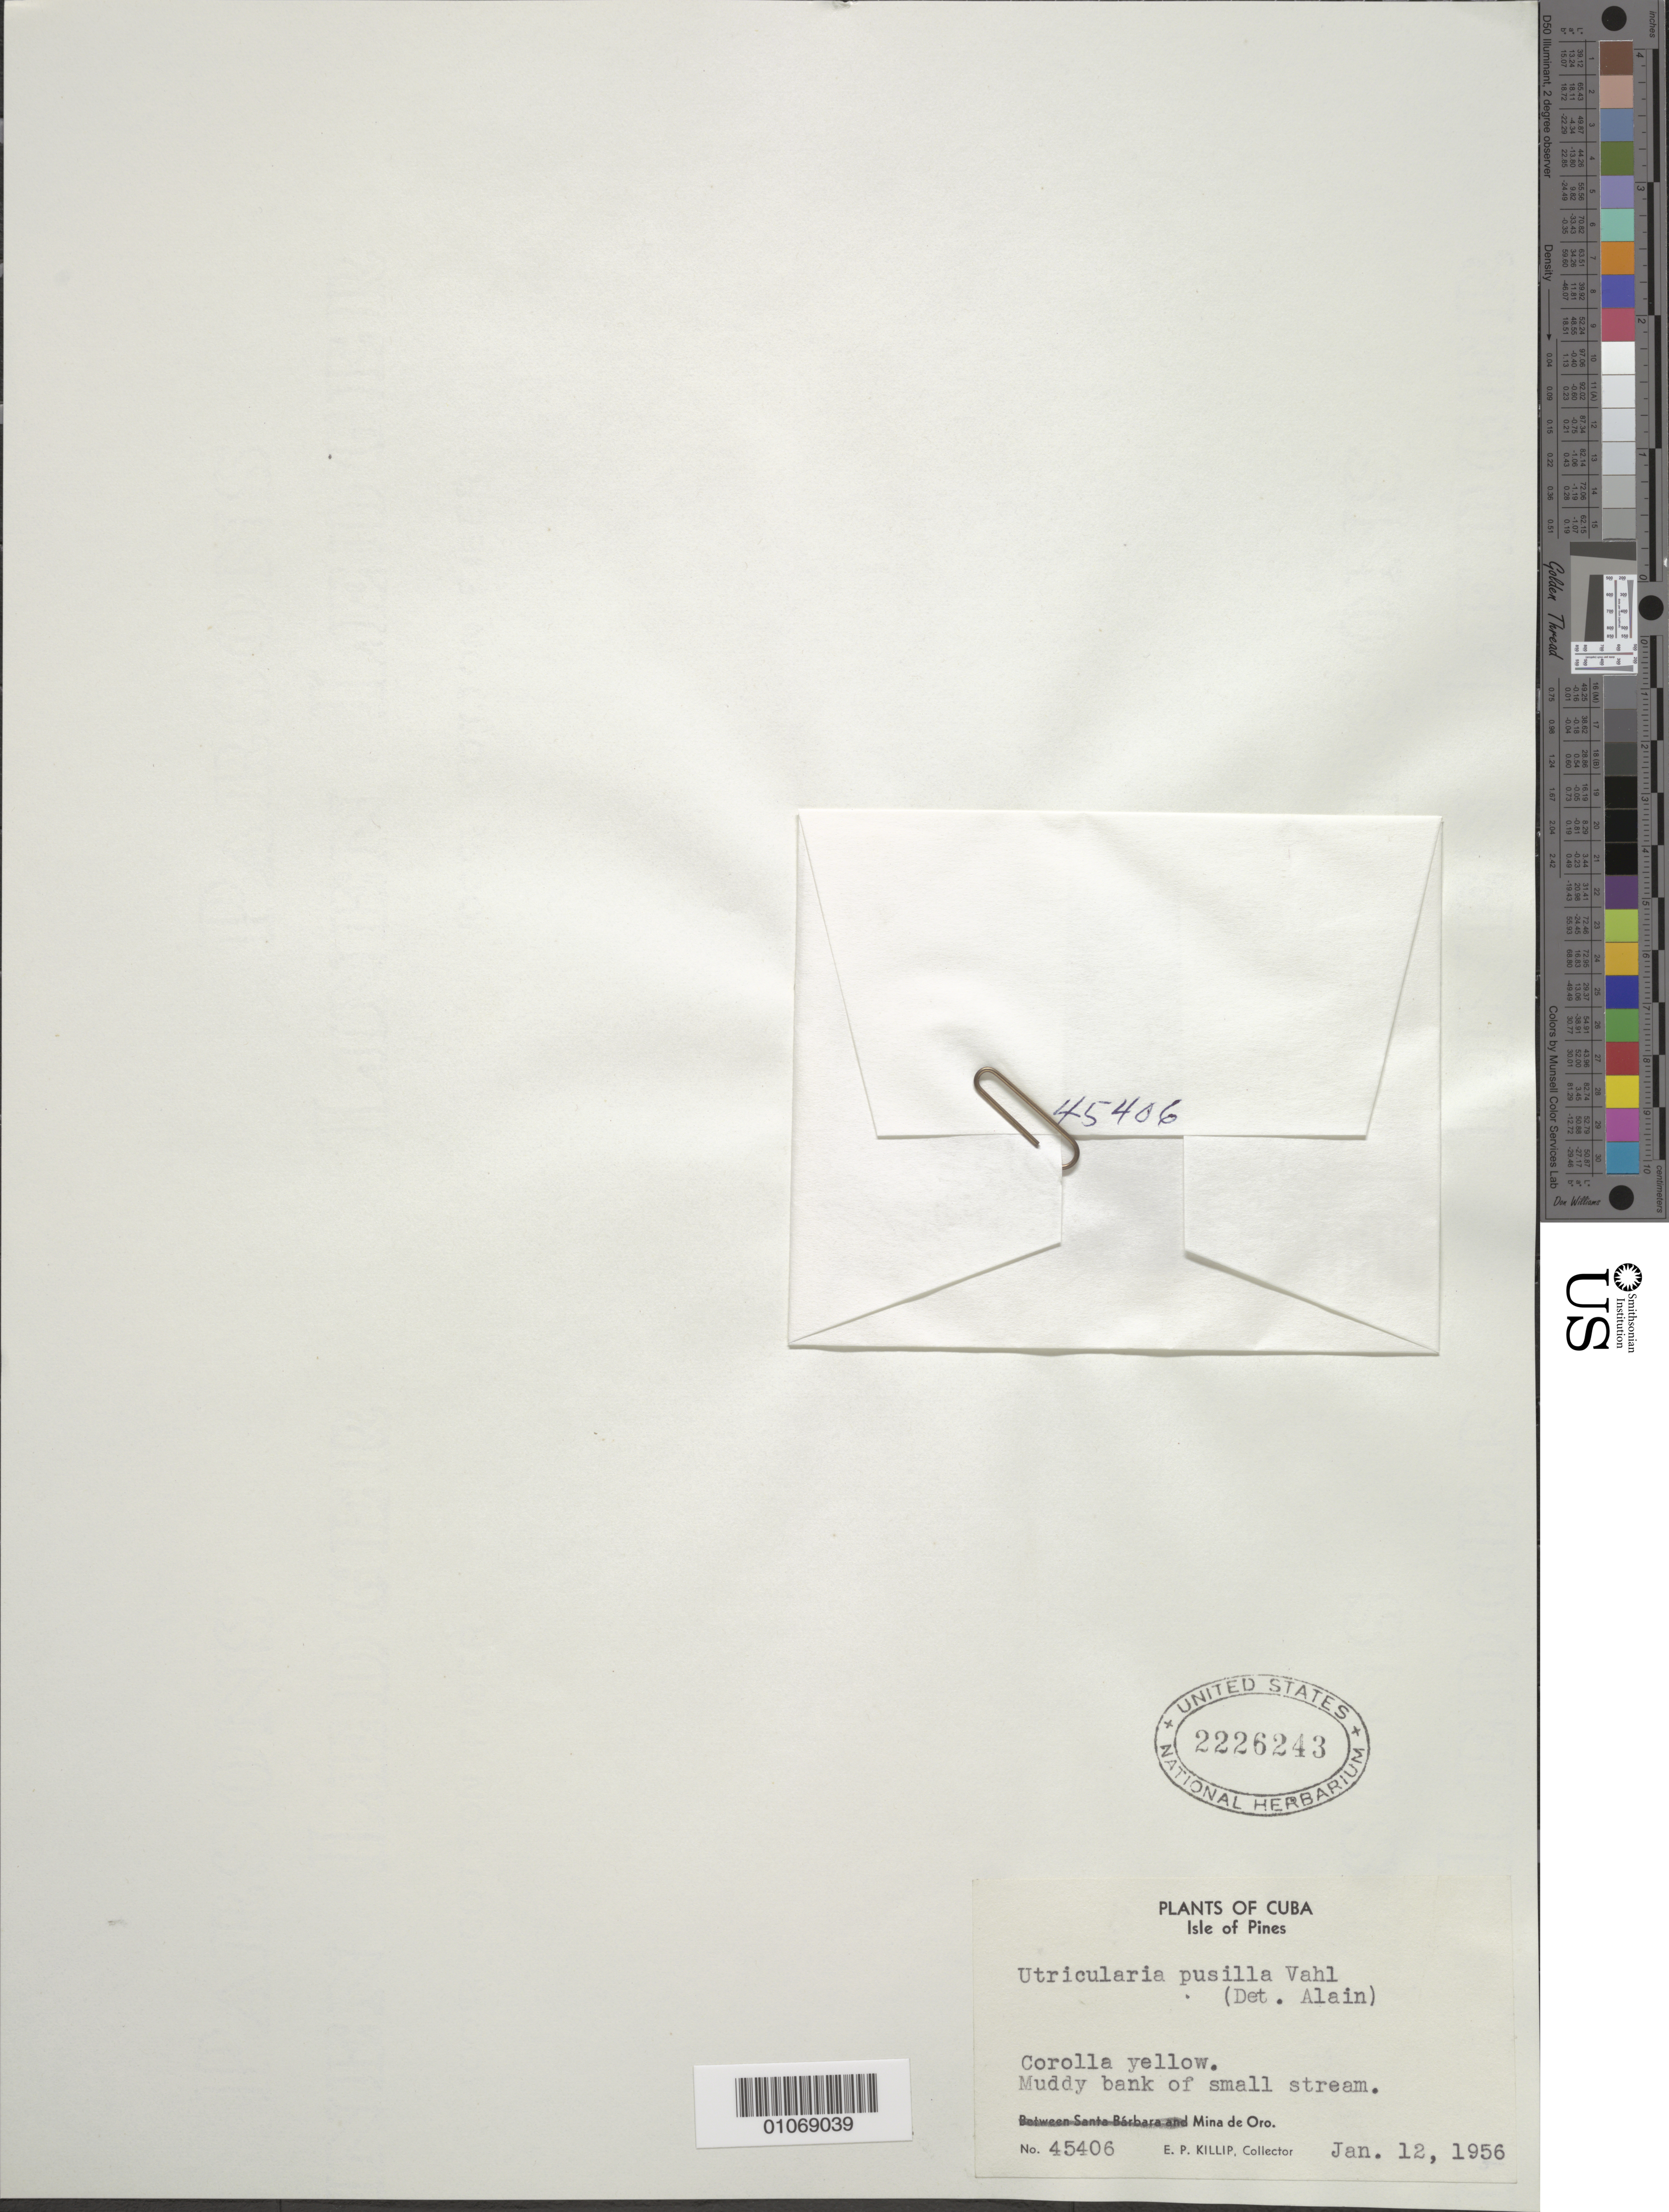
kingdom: Plantae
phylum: Tracheophyta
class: Magnoliopsida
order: Lamiales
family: Lentibulariaceae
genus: Utricularia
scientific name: Utricularia pusilla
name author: Vahl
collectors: E. P. Killip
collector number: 45406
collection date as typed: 12 Jan 1956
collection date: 1956-01-12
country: Cuba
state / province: Isla de La Juventud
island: Isla de la Juventud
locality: Mina de Oro Muddy bank of small stream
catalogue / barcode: US 2226243